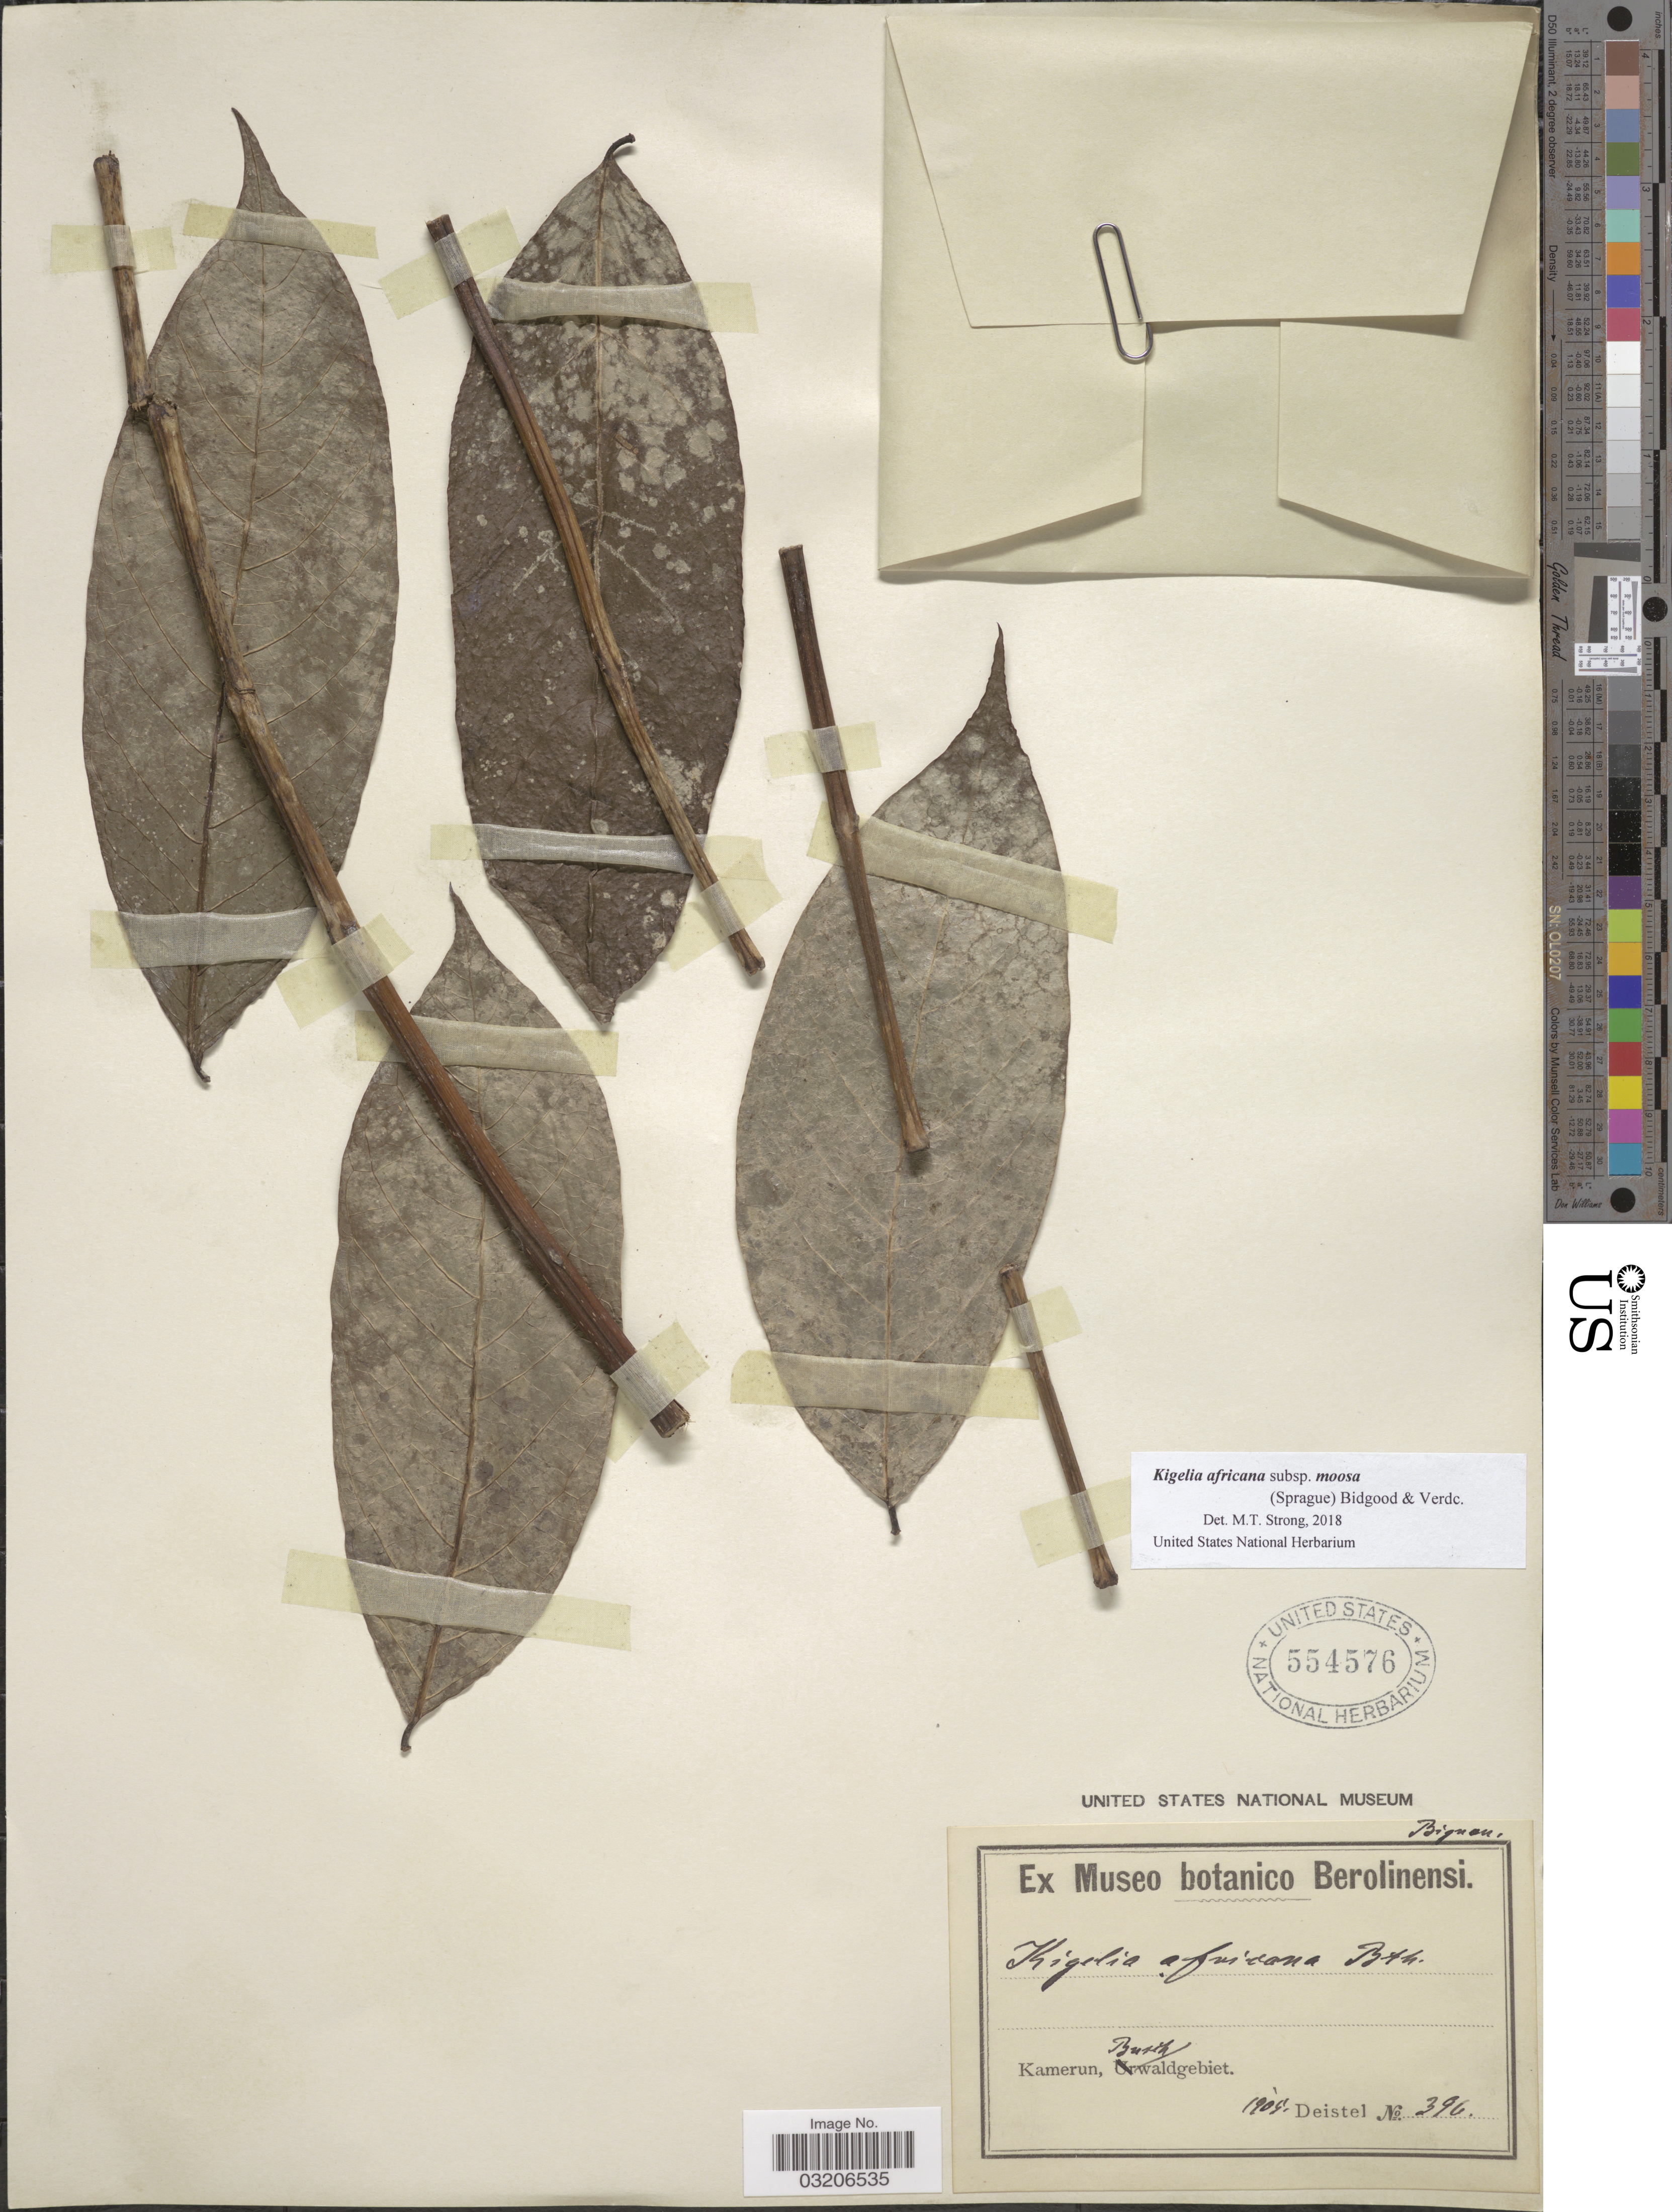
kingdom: Plantae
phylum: Tracheophyta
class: Magnoliopsida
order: Lamiales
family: Bignoniaceae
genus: Kigelia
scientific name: Kigelia africana subsp. moosa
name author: (Sprague) Bidgood & Verdc.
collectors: -. Deistel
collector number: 390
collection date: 1905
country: Cameroon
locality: Kamerun, Buschwaldgebiet.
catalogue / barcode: US 554576